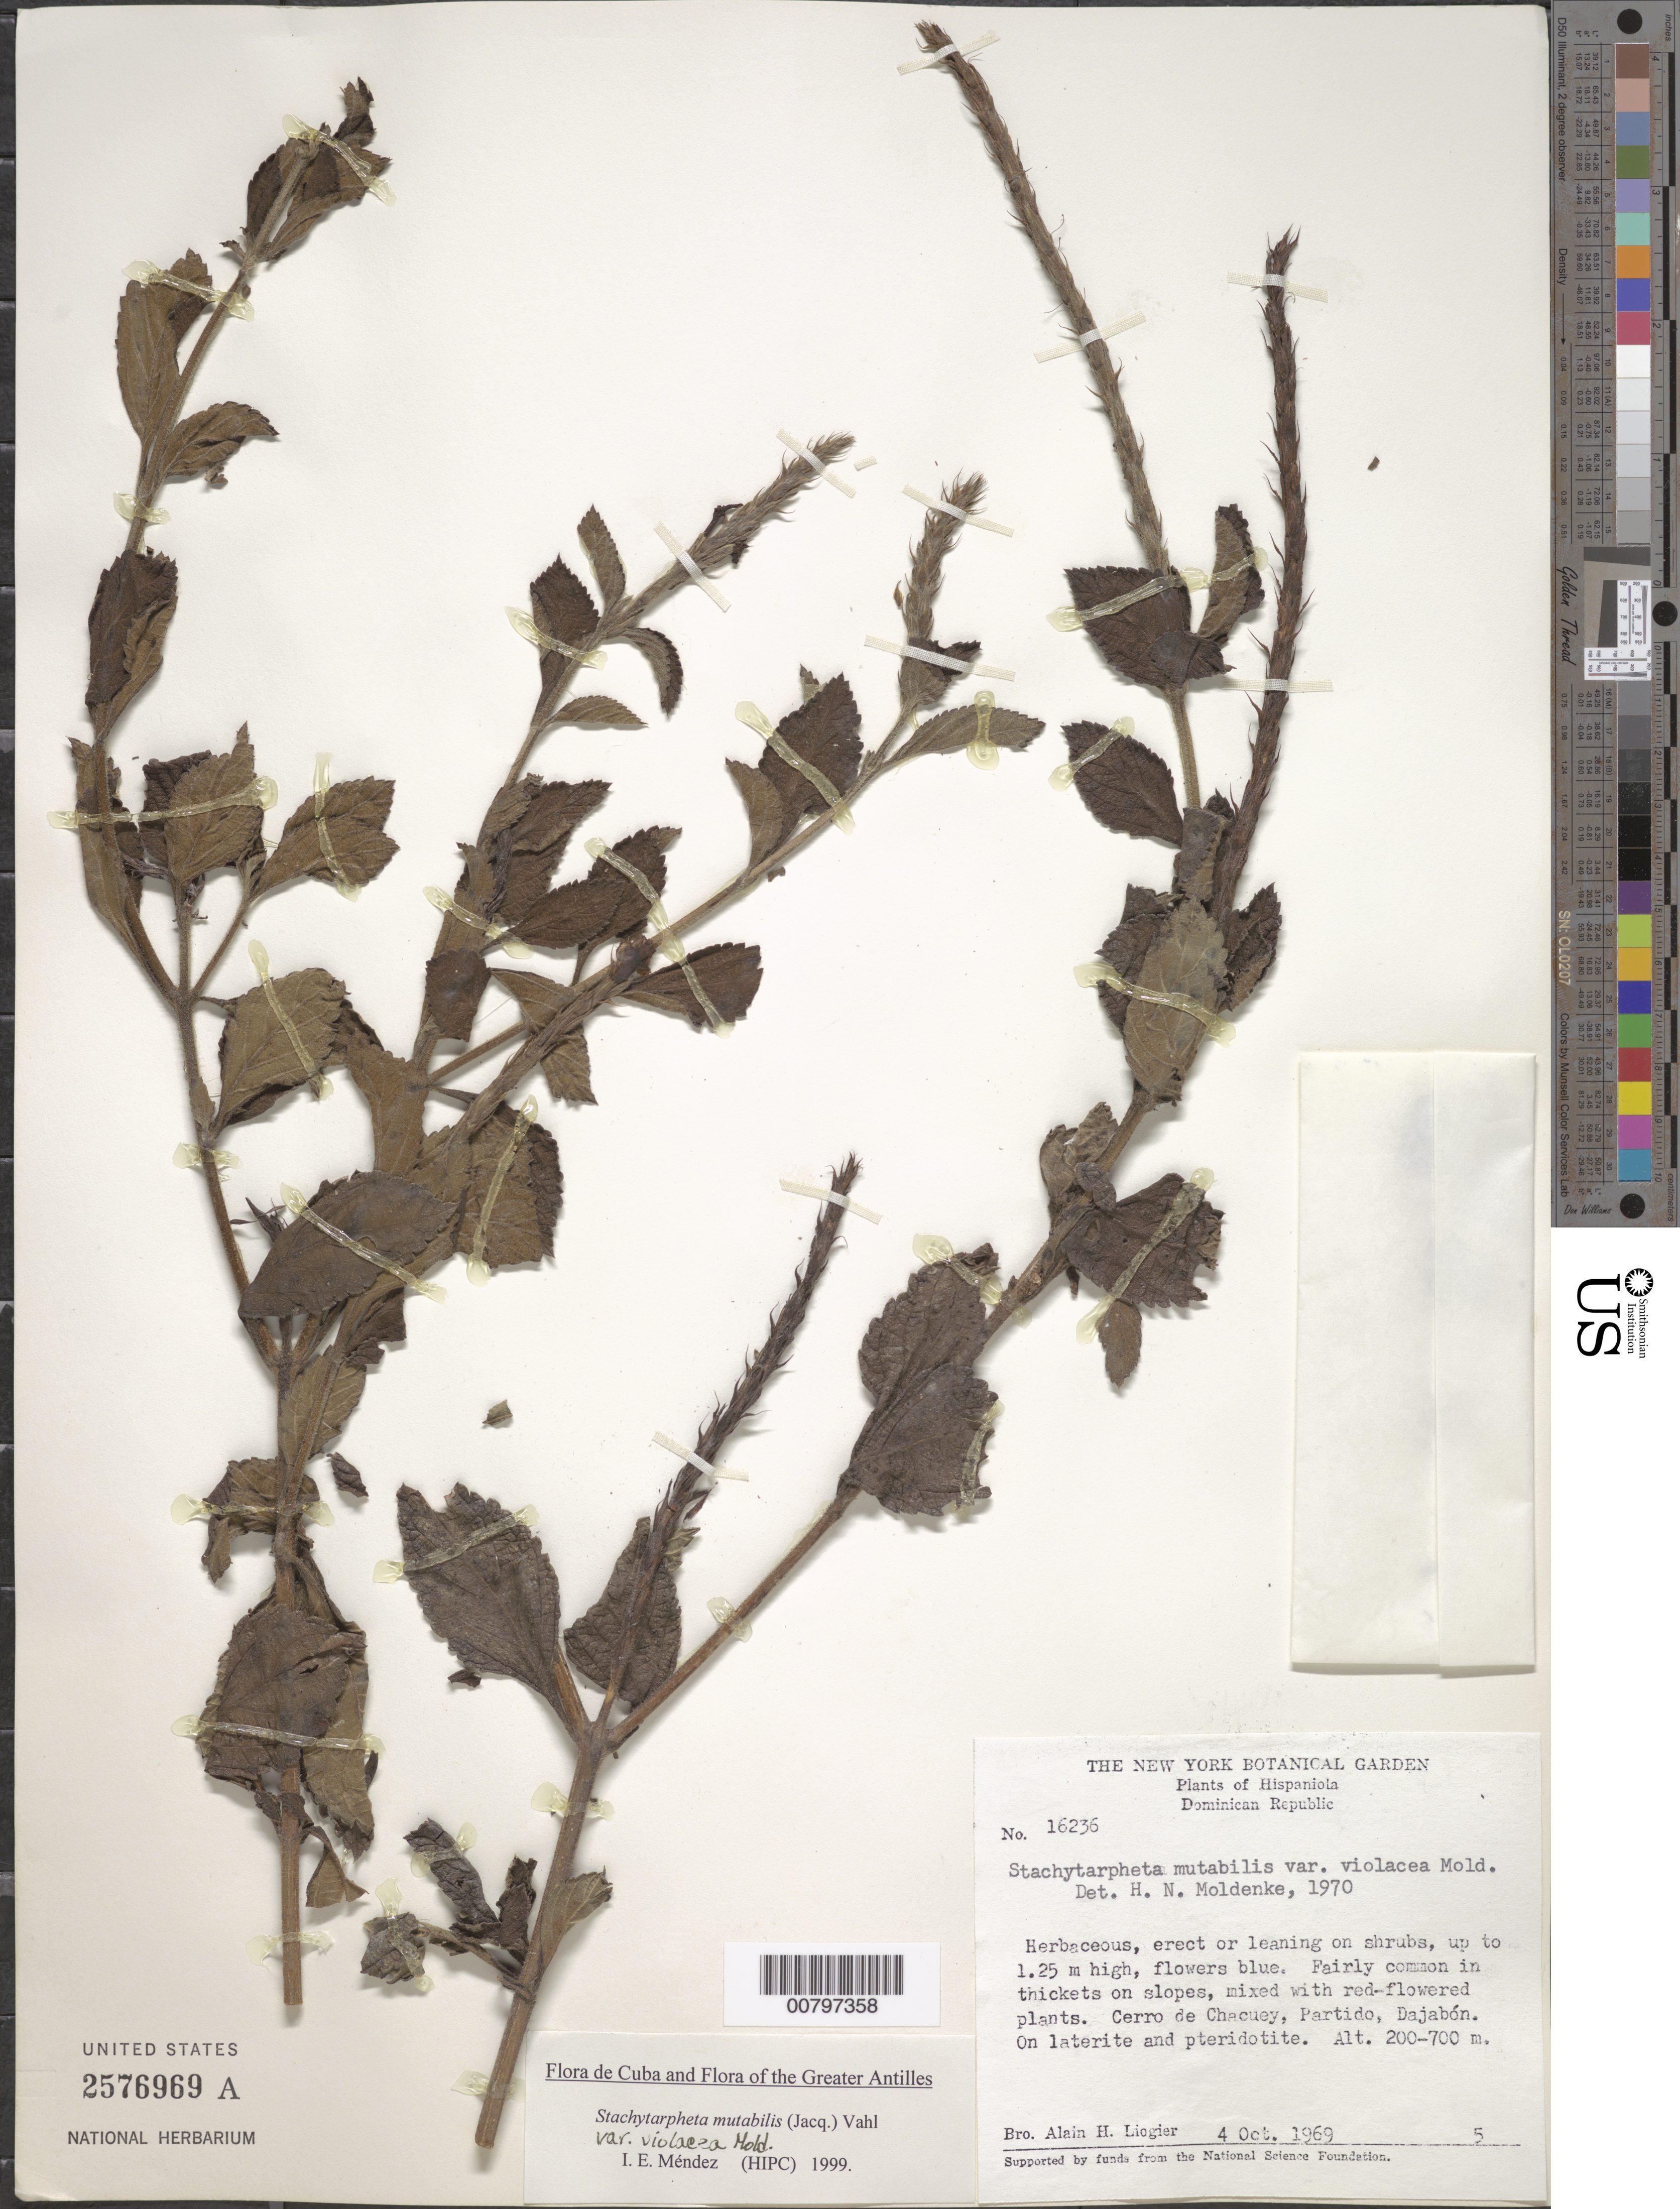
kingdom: Plantae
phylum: Tracheophyta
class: Magnoliopsida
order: Lamiales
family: Verbenaceae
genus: Stachytarpheta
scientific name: Stachytarpheta mutabilis var. violacea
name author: Moldenke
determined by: Méndez, Isidro E., (HIPC)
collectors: A. H. Liogier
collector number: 16236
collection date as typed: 04 Oct 1969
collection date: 1969-10-04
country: Dominican Republic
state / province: Dajabon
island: Hispaniola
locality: Cerro de Chacuey, Partido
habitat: In thickets on slopes mixed with red-flowered plants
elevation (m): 200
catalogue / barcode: US 2576969